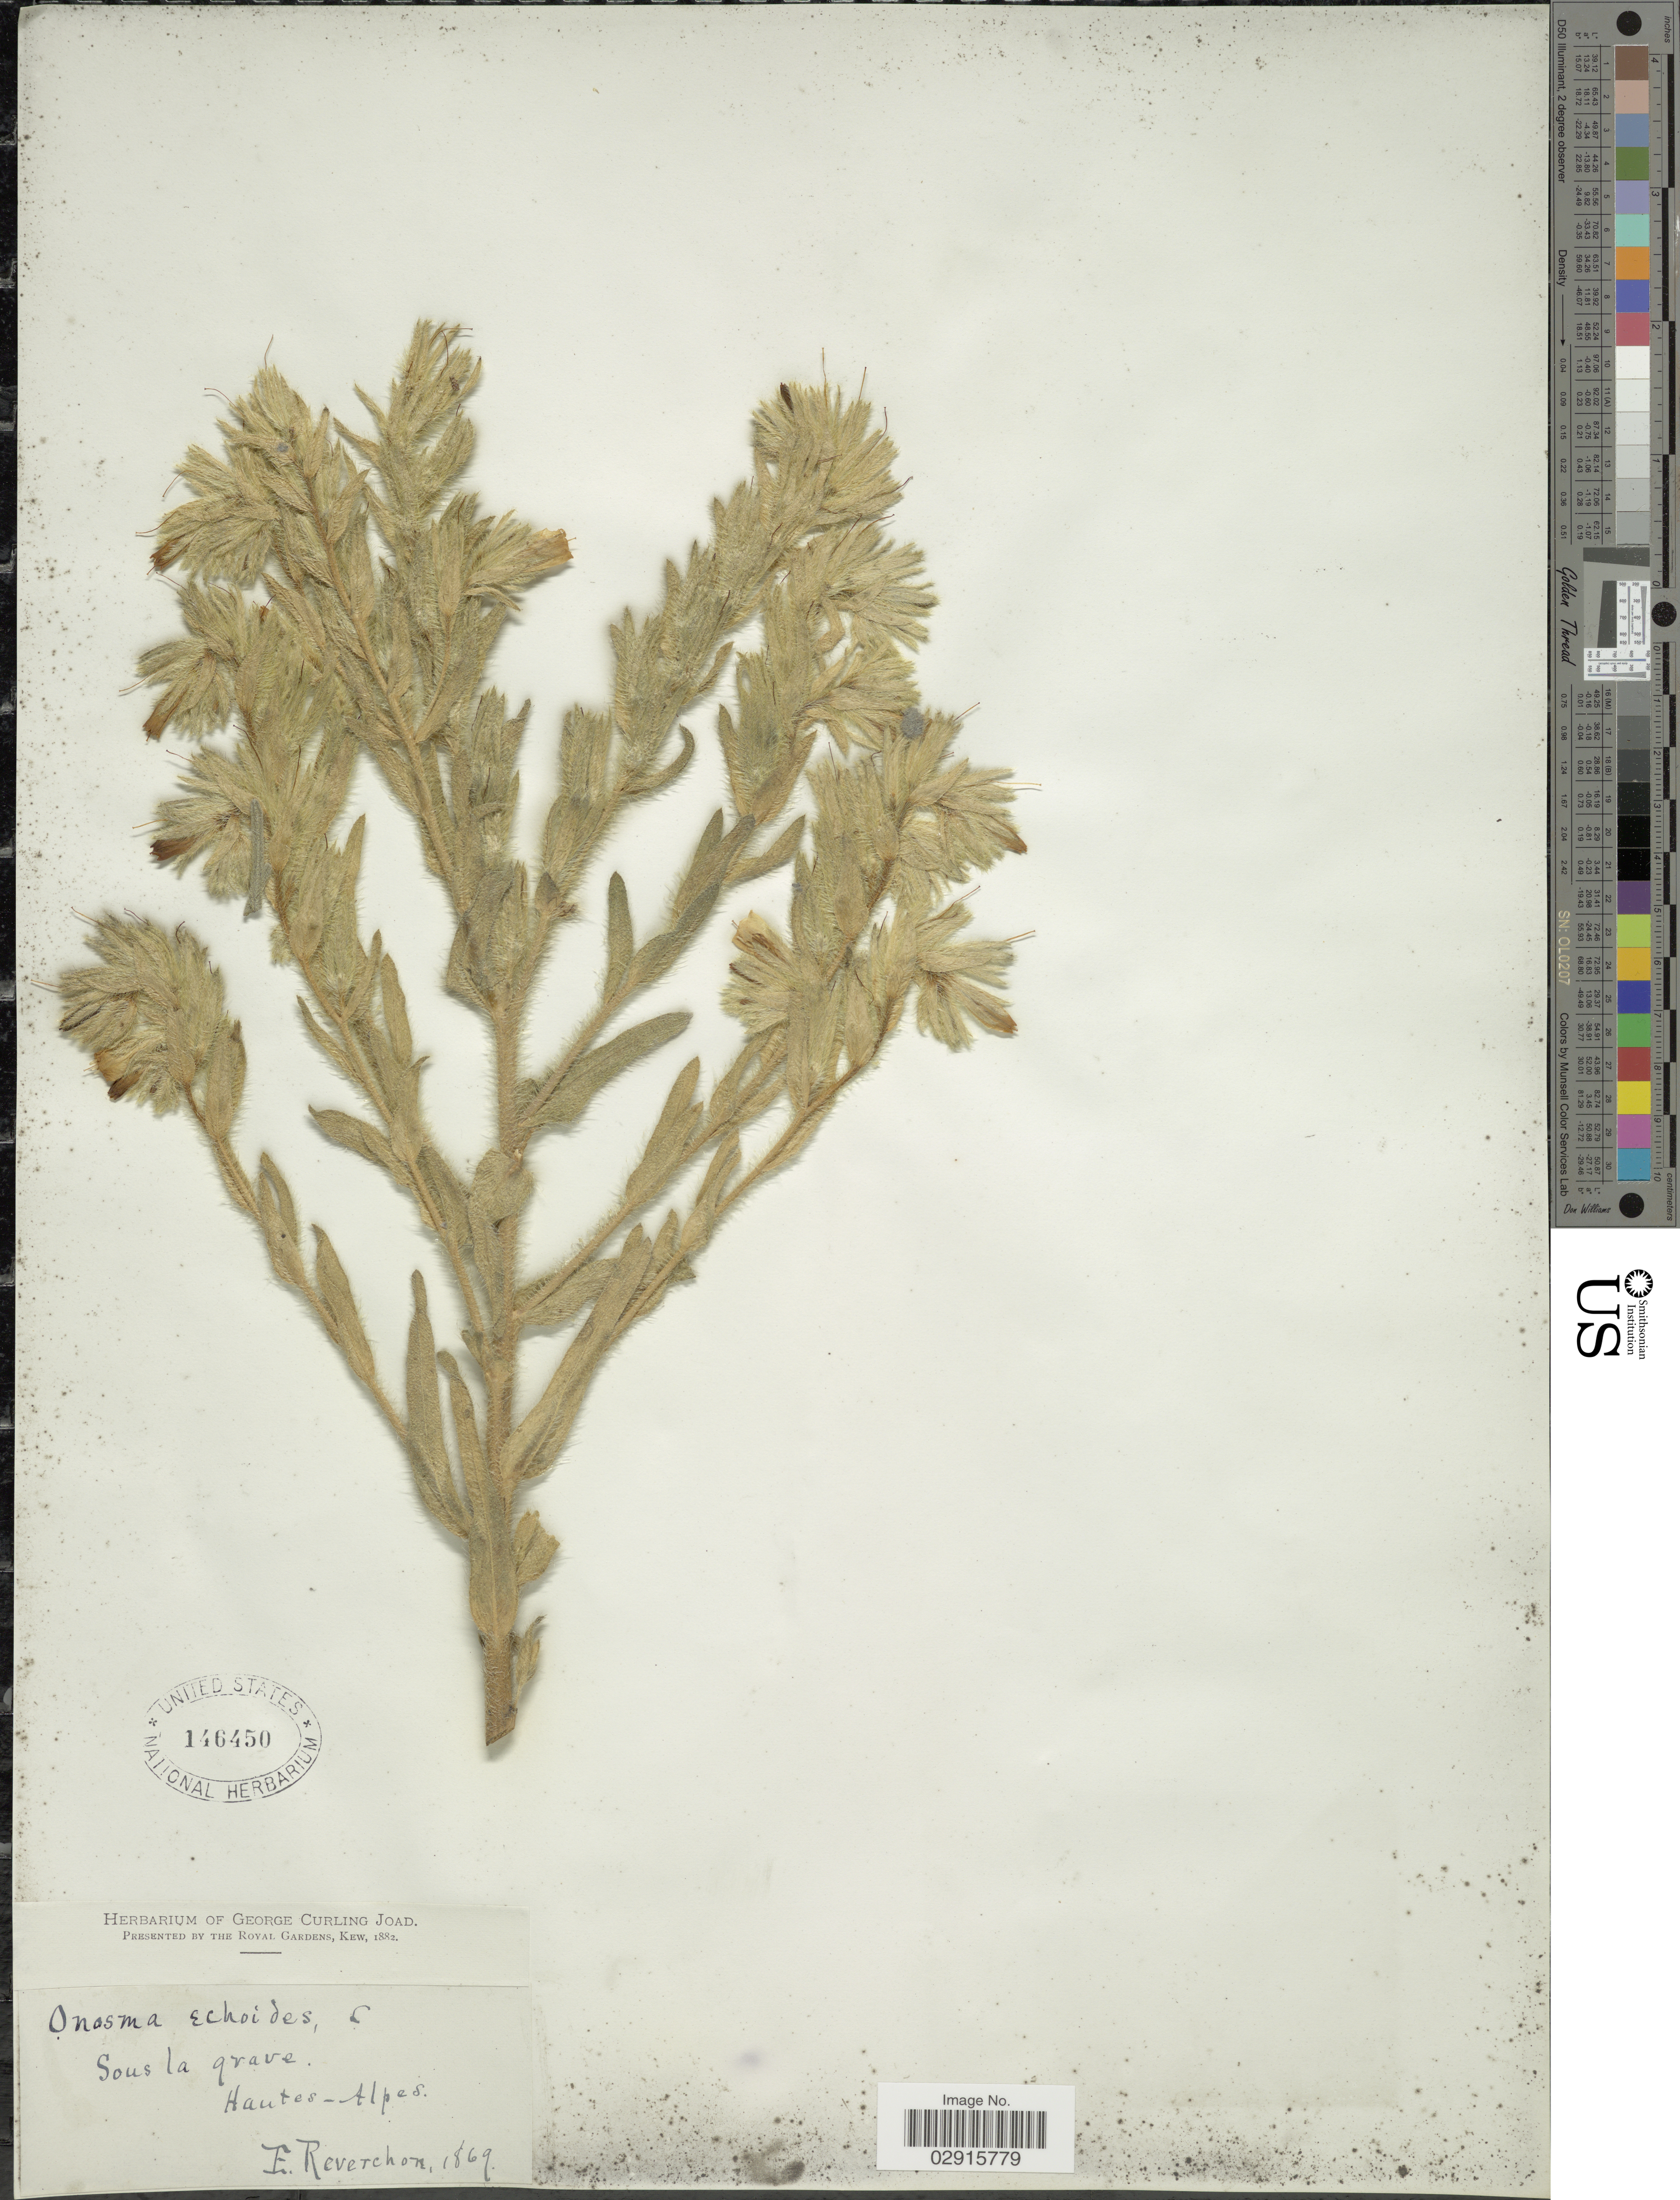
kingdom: Plantae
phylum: Tracheophyta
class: Magnoliopsida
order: Boraginales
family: Boraginaceae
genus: Onosma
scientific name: Onosma echioides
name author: L.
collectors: E. Reverchon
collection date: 1869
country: France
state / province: Provence-Alpes-Côte d'Azur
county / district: Hautes-Alpes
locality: Sous la grave. Hautes-Alpes.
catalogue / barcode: US 146450